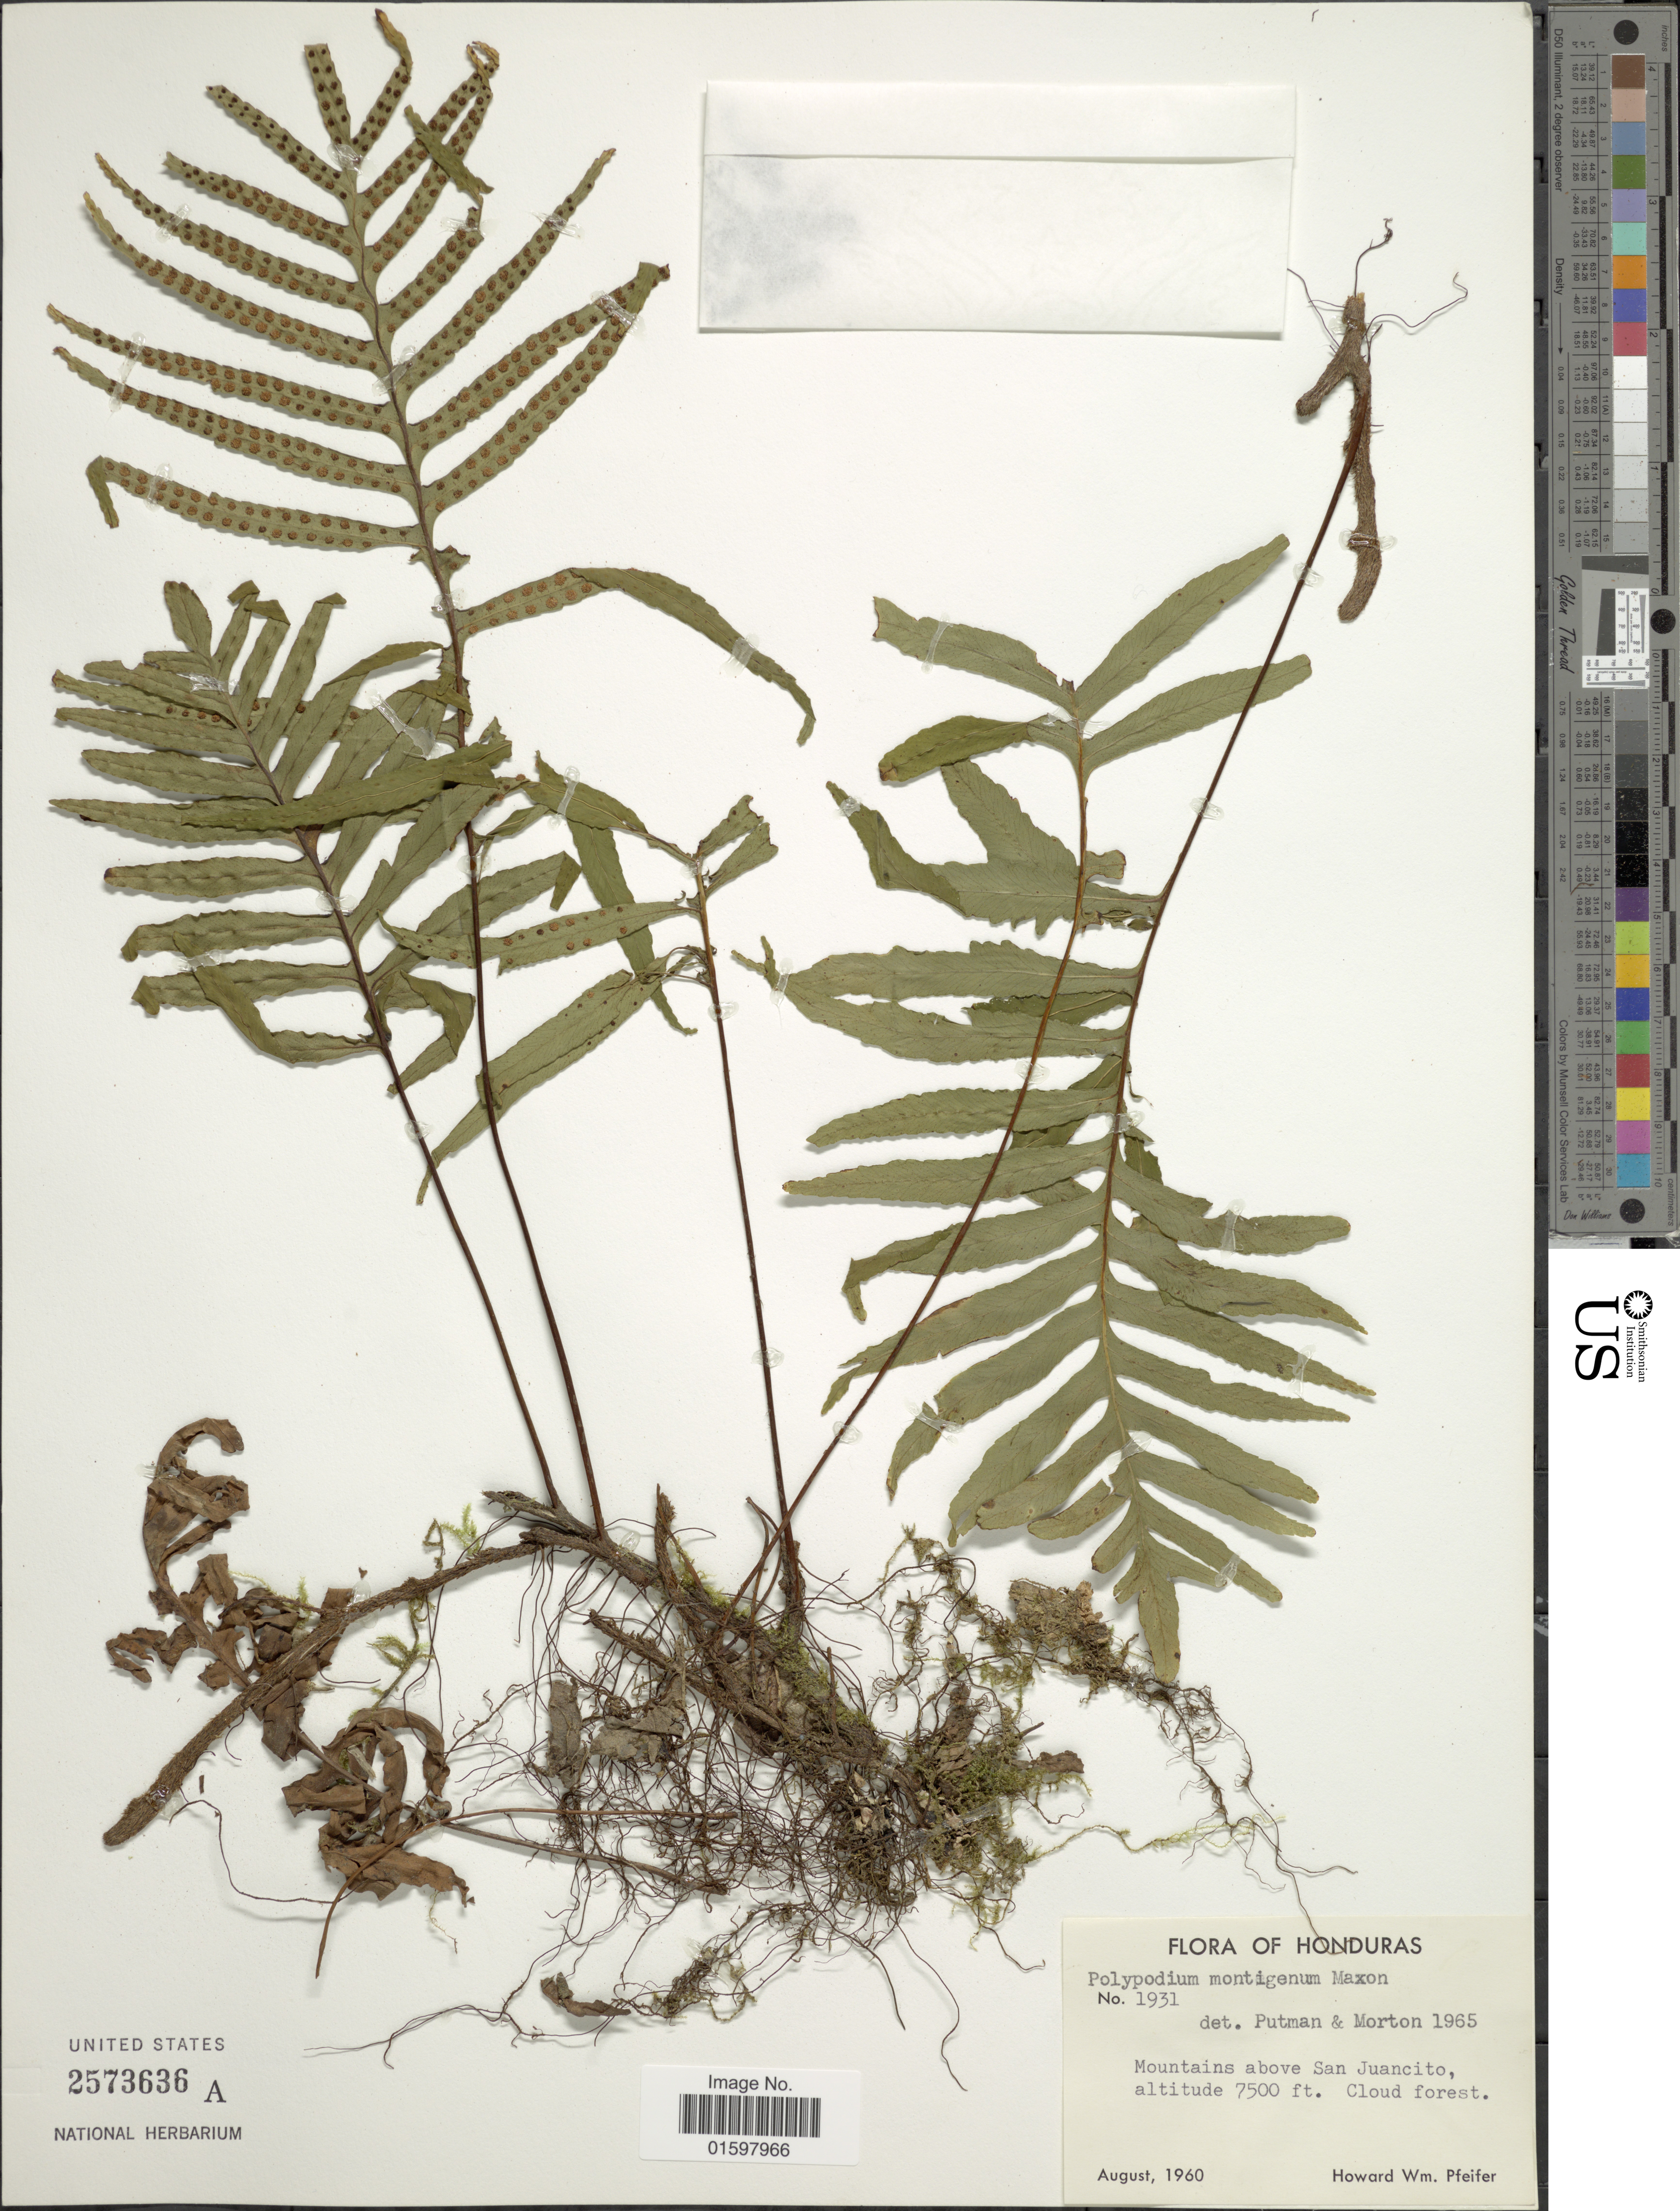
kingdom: Plantae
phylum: Tracheophyta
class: Polypodiopsida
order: Polypodiales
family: Polypodiaceae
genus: Pleopeltis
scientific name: Pleopeltis montigena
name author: (Maxon) A.R. Sm. & Tejero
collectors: H. W. Pfeifer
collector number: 1931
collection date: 1960-08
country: Honduras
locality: Mountains above San Juancito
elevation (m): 2286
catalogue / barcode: US 2573636A